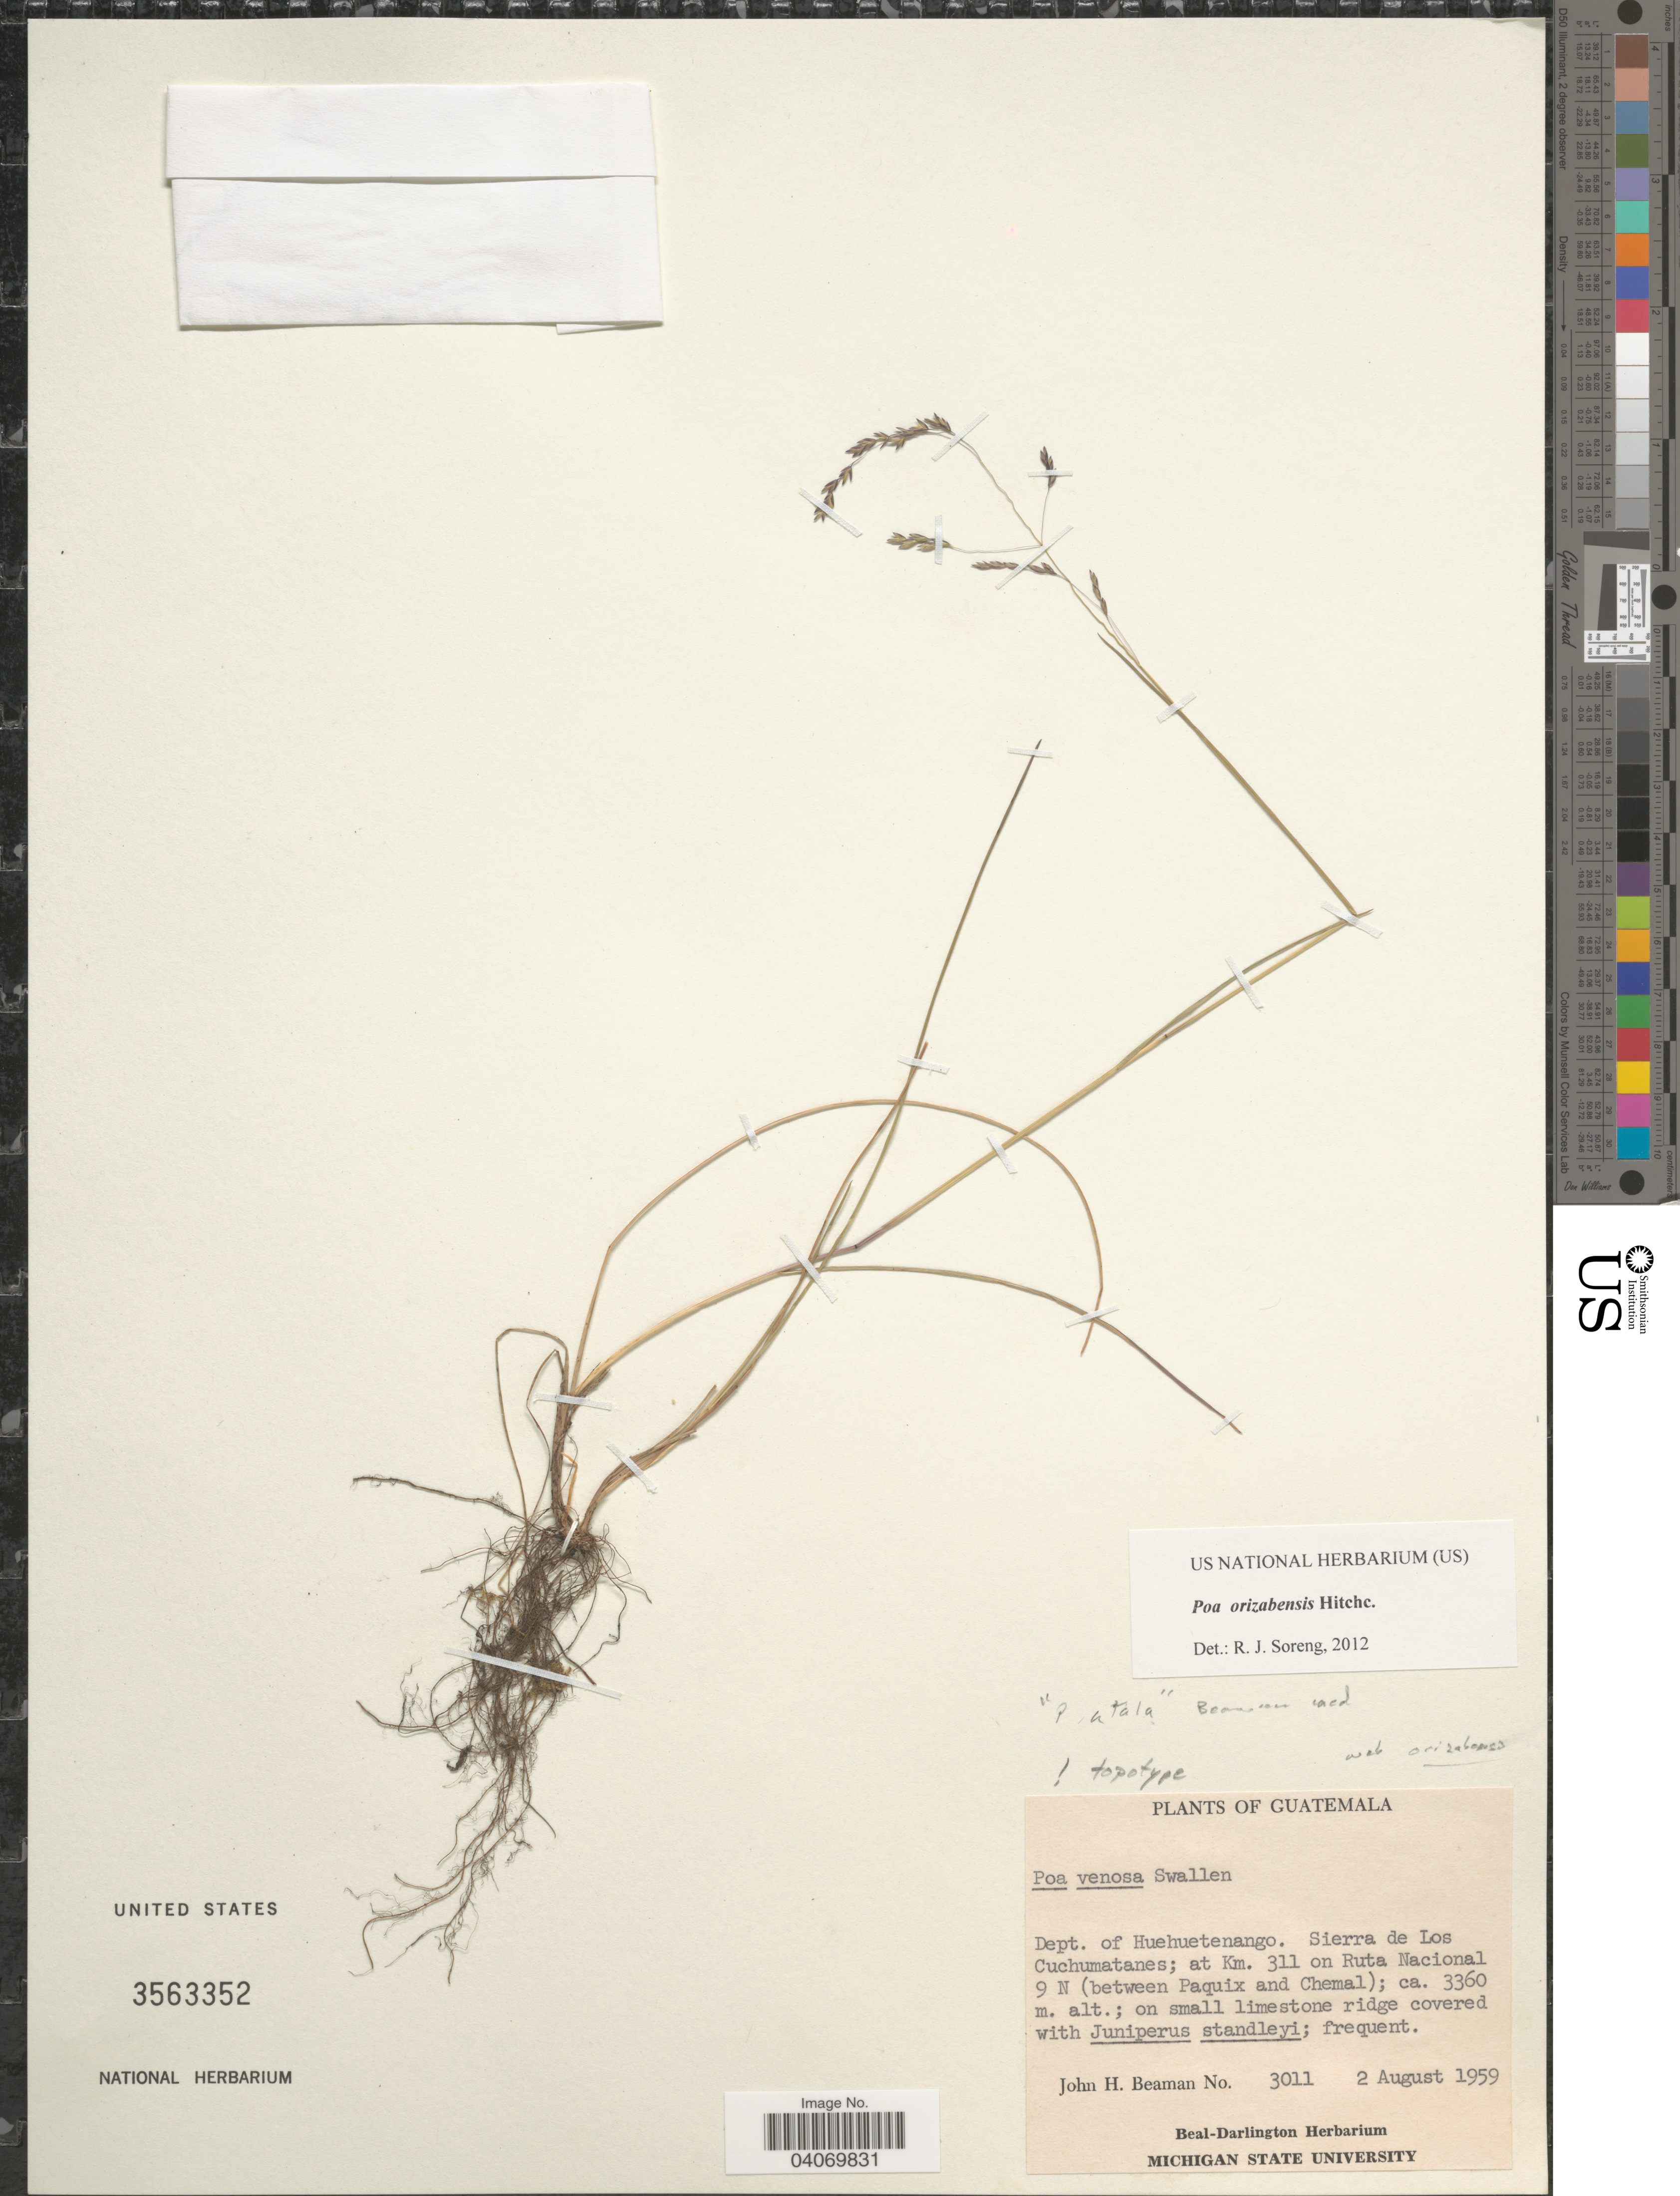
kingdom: Plantae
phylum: Tracheophyta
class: Liliopsida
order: Poales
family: Poaceae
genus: Poa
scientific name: Poa orizabensis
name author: Hitchc.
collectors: J. H. Beaman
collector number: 3011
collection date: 1959-08-02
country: Guatemala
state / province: Huehuetenango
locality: Dept. of Huehuetenango. Sierra de Los Cuchumatanes; at Km. 311 on Ruta Nacional 9 N (between Paquix and Chemal).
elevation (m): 3360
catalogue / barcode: US 3563352